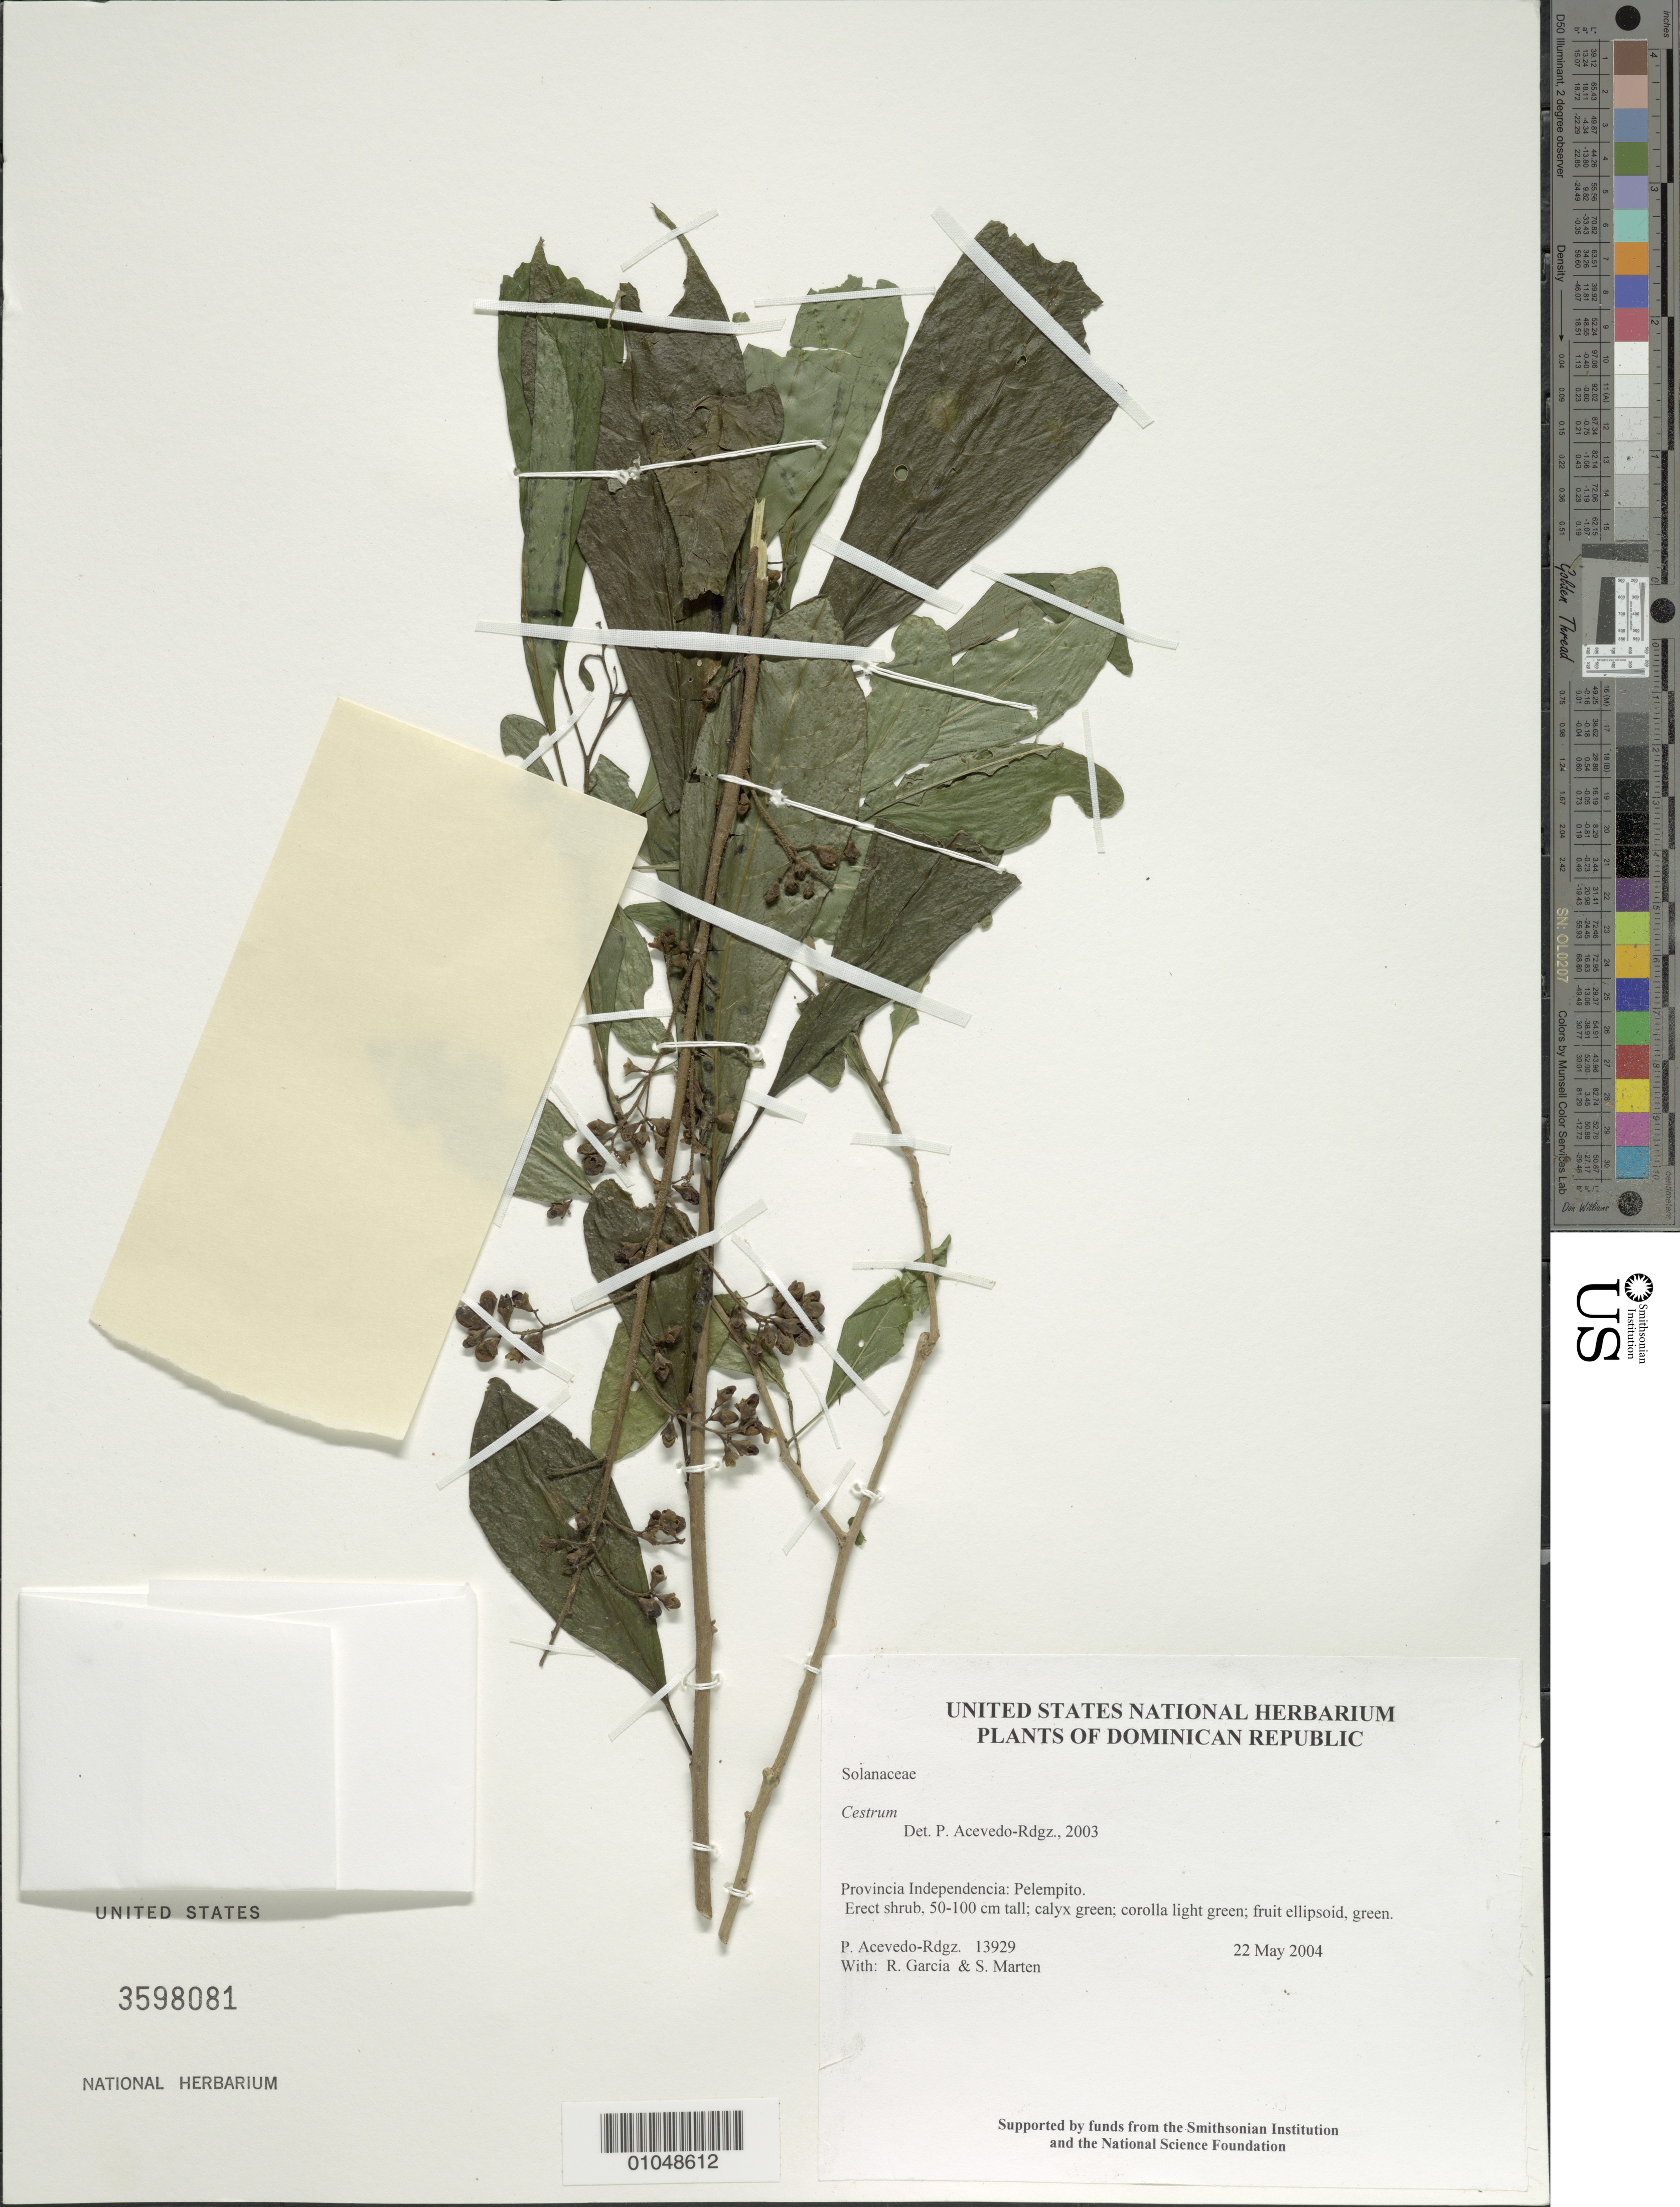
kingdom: Plantae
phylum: Tracheophyta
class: Magnoliopsida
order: Solanales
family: Solanaceae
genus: Cestrum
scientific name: Cestrum sp.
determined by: Acevedo-Rodríguez, P., (BOT), Smithsonian Institution - National Museum of Natural History (UNITED STATES)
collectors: P. Acevedo-Rodr., R. G. García & S. Marten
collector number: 13929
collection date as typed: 22 May 2004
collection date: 2004-05-22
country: Dominican Republic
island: Hispaniola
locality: Provincia Independencia: Pelempito.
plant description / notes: US, K, MO, NY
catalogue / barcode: US 3598081